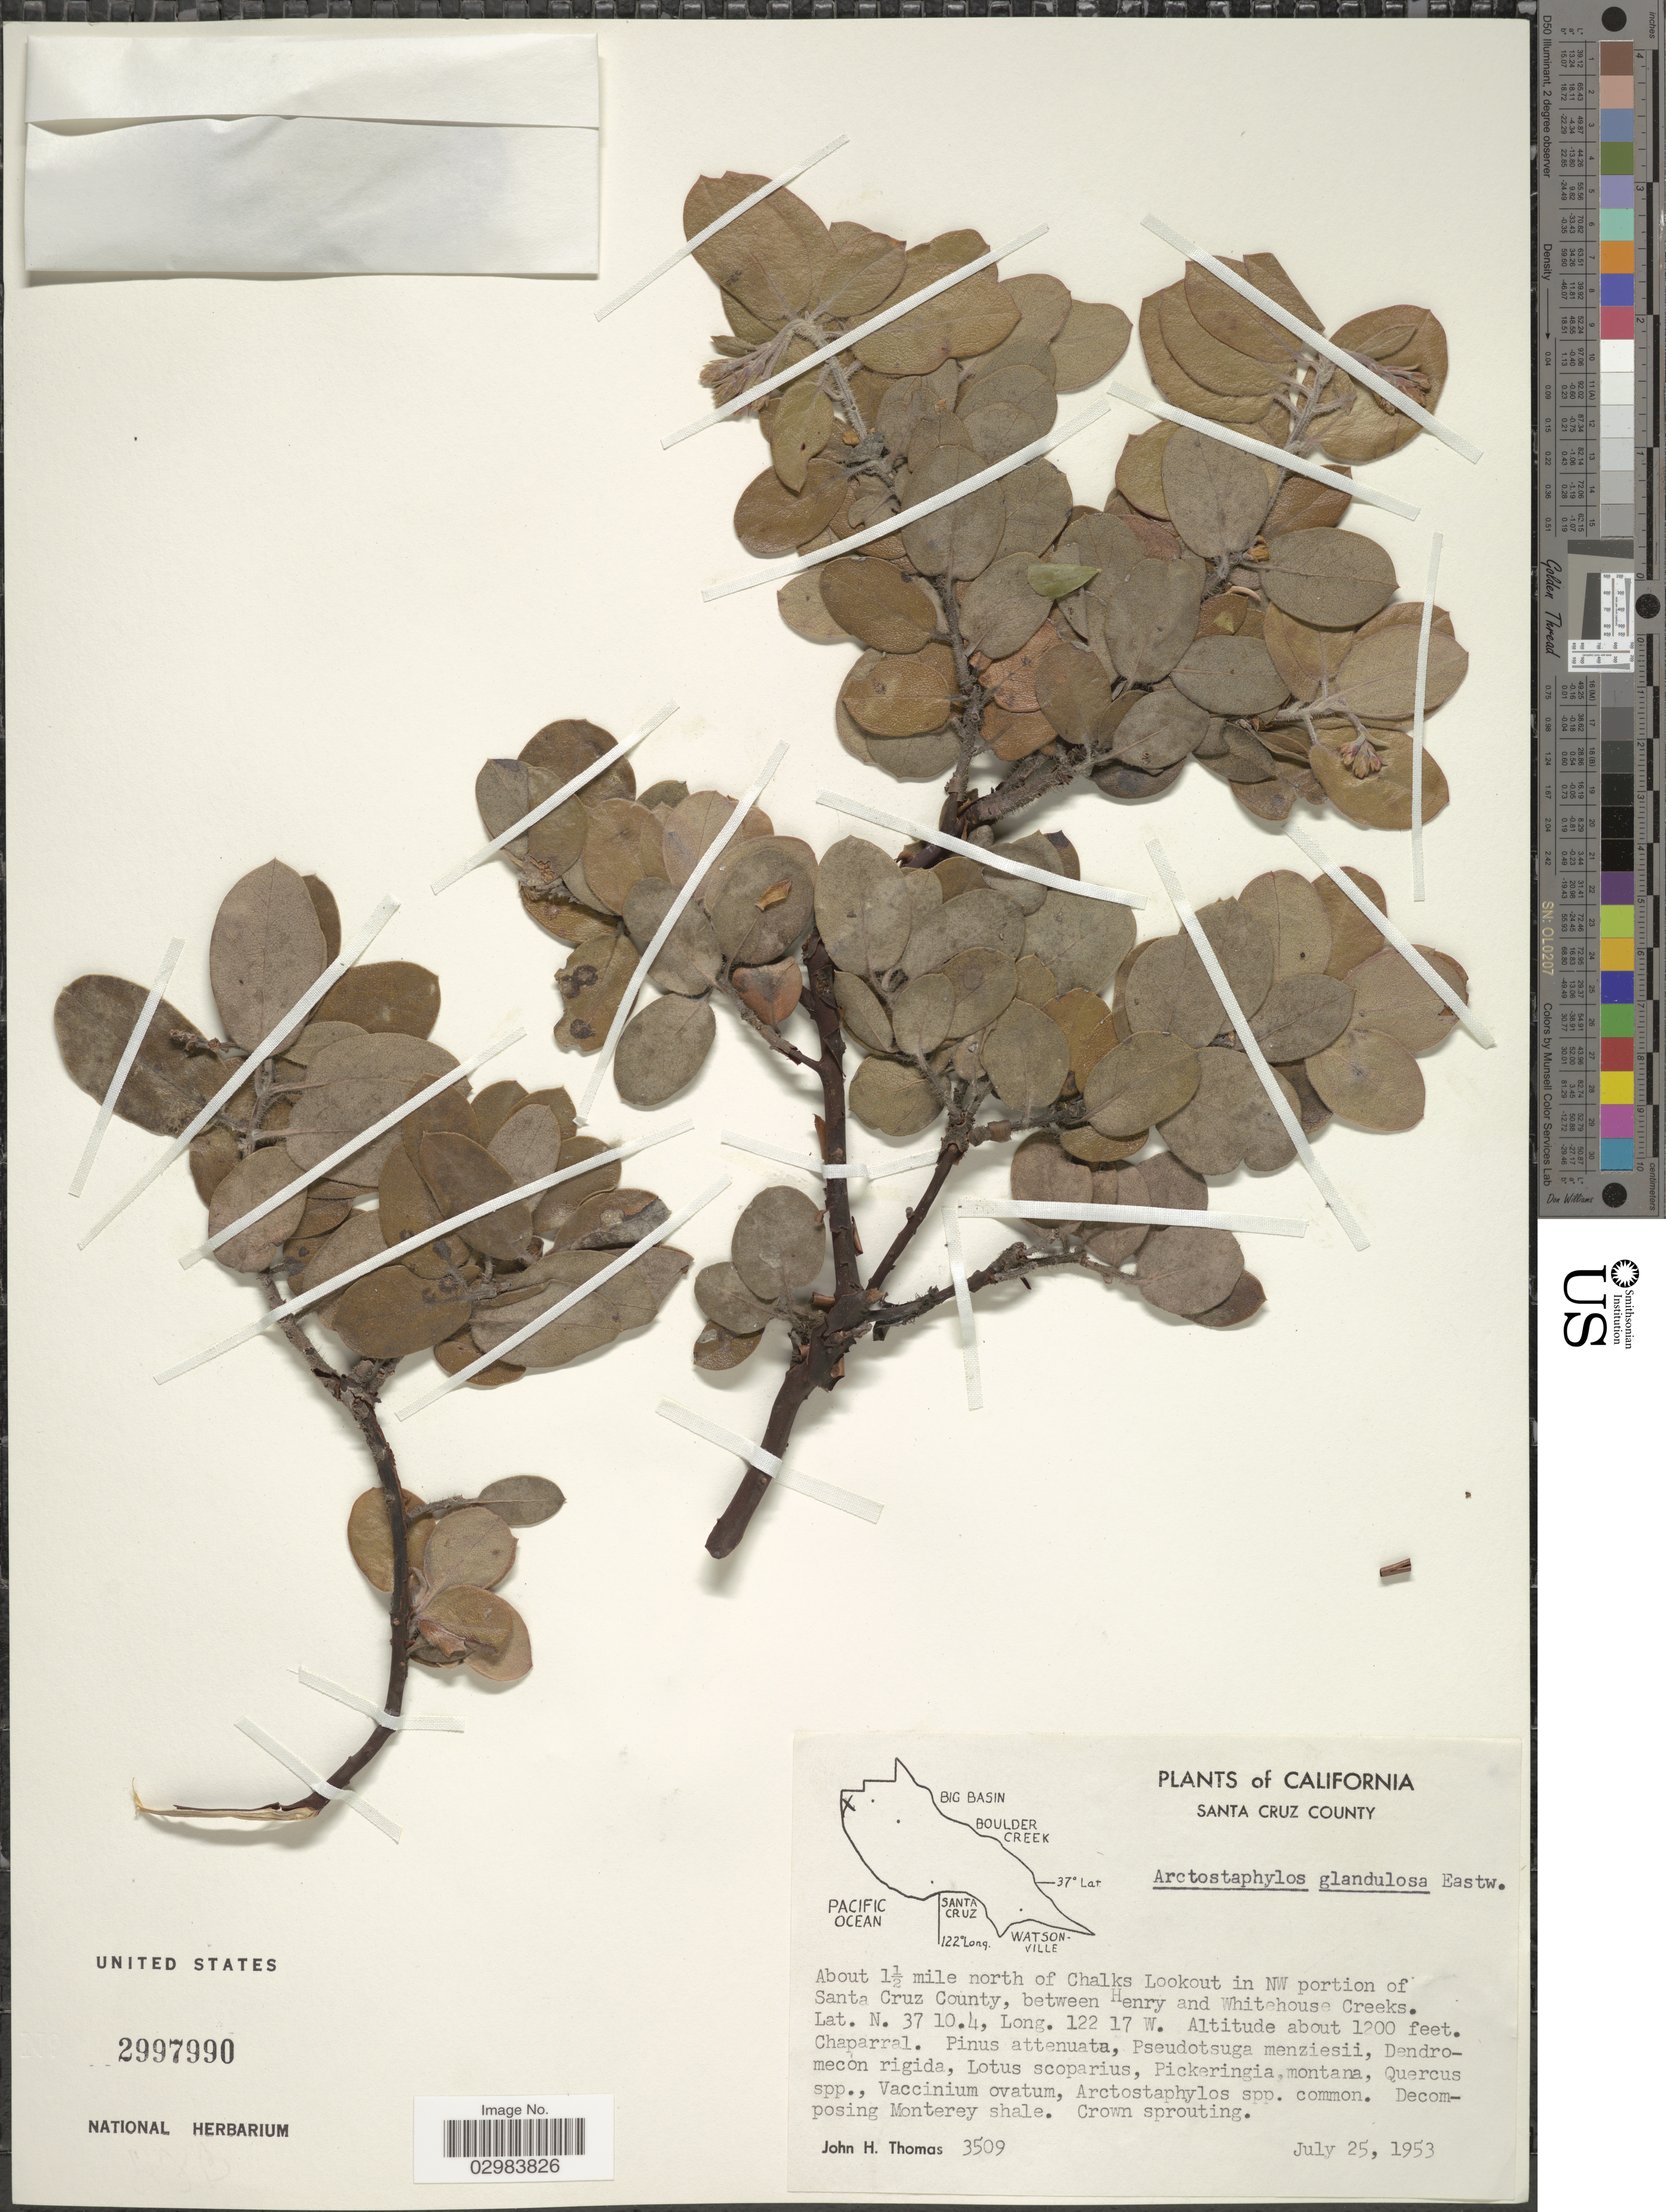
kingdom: Plantae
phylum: Tracheophyta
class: Magnoliopsida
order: Ericales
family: Ericaceae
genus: Arctostaphylos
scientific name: Arctostaphylos glandulosa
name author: Eastw.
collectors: J. H. Thomas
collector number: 3509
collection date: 1953-07-25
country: United States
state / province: California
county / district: Santa Cruz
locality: Santa Cruz County. About 1½ mile north of Chalks Lookout in NW portion of Santa Cruz County, between Henry and Whitehouse Creeks.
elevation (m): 366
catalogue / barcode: US 2997990